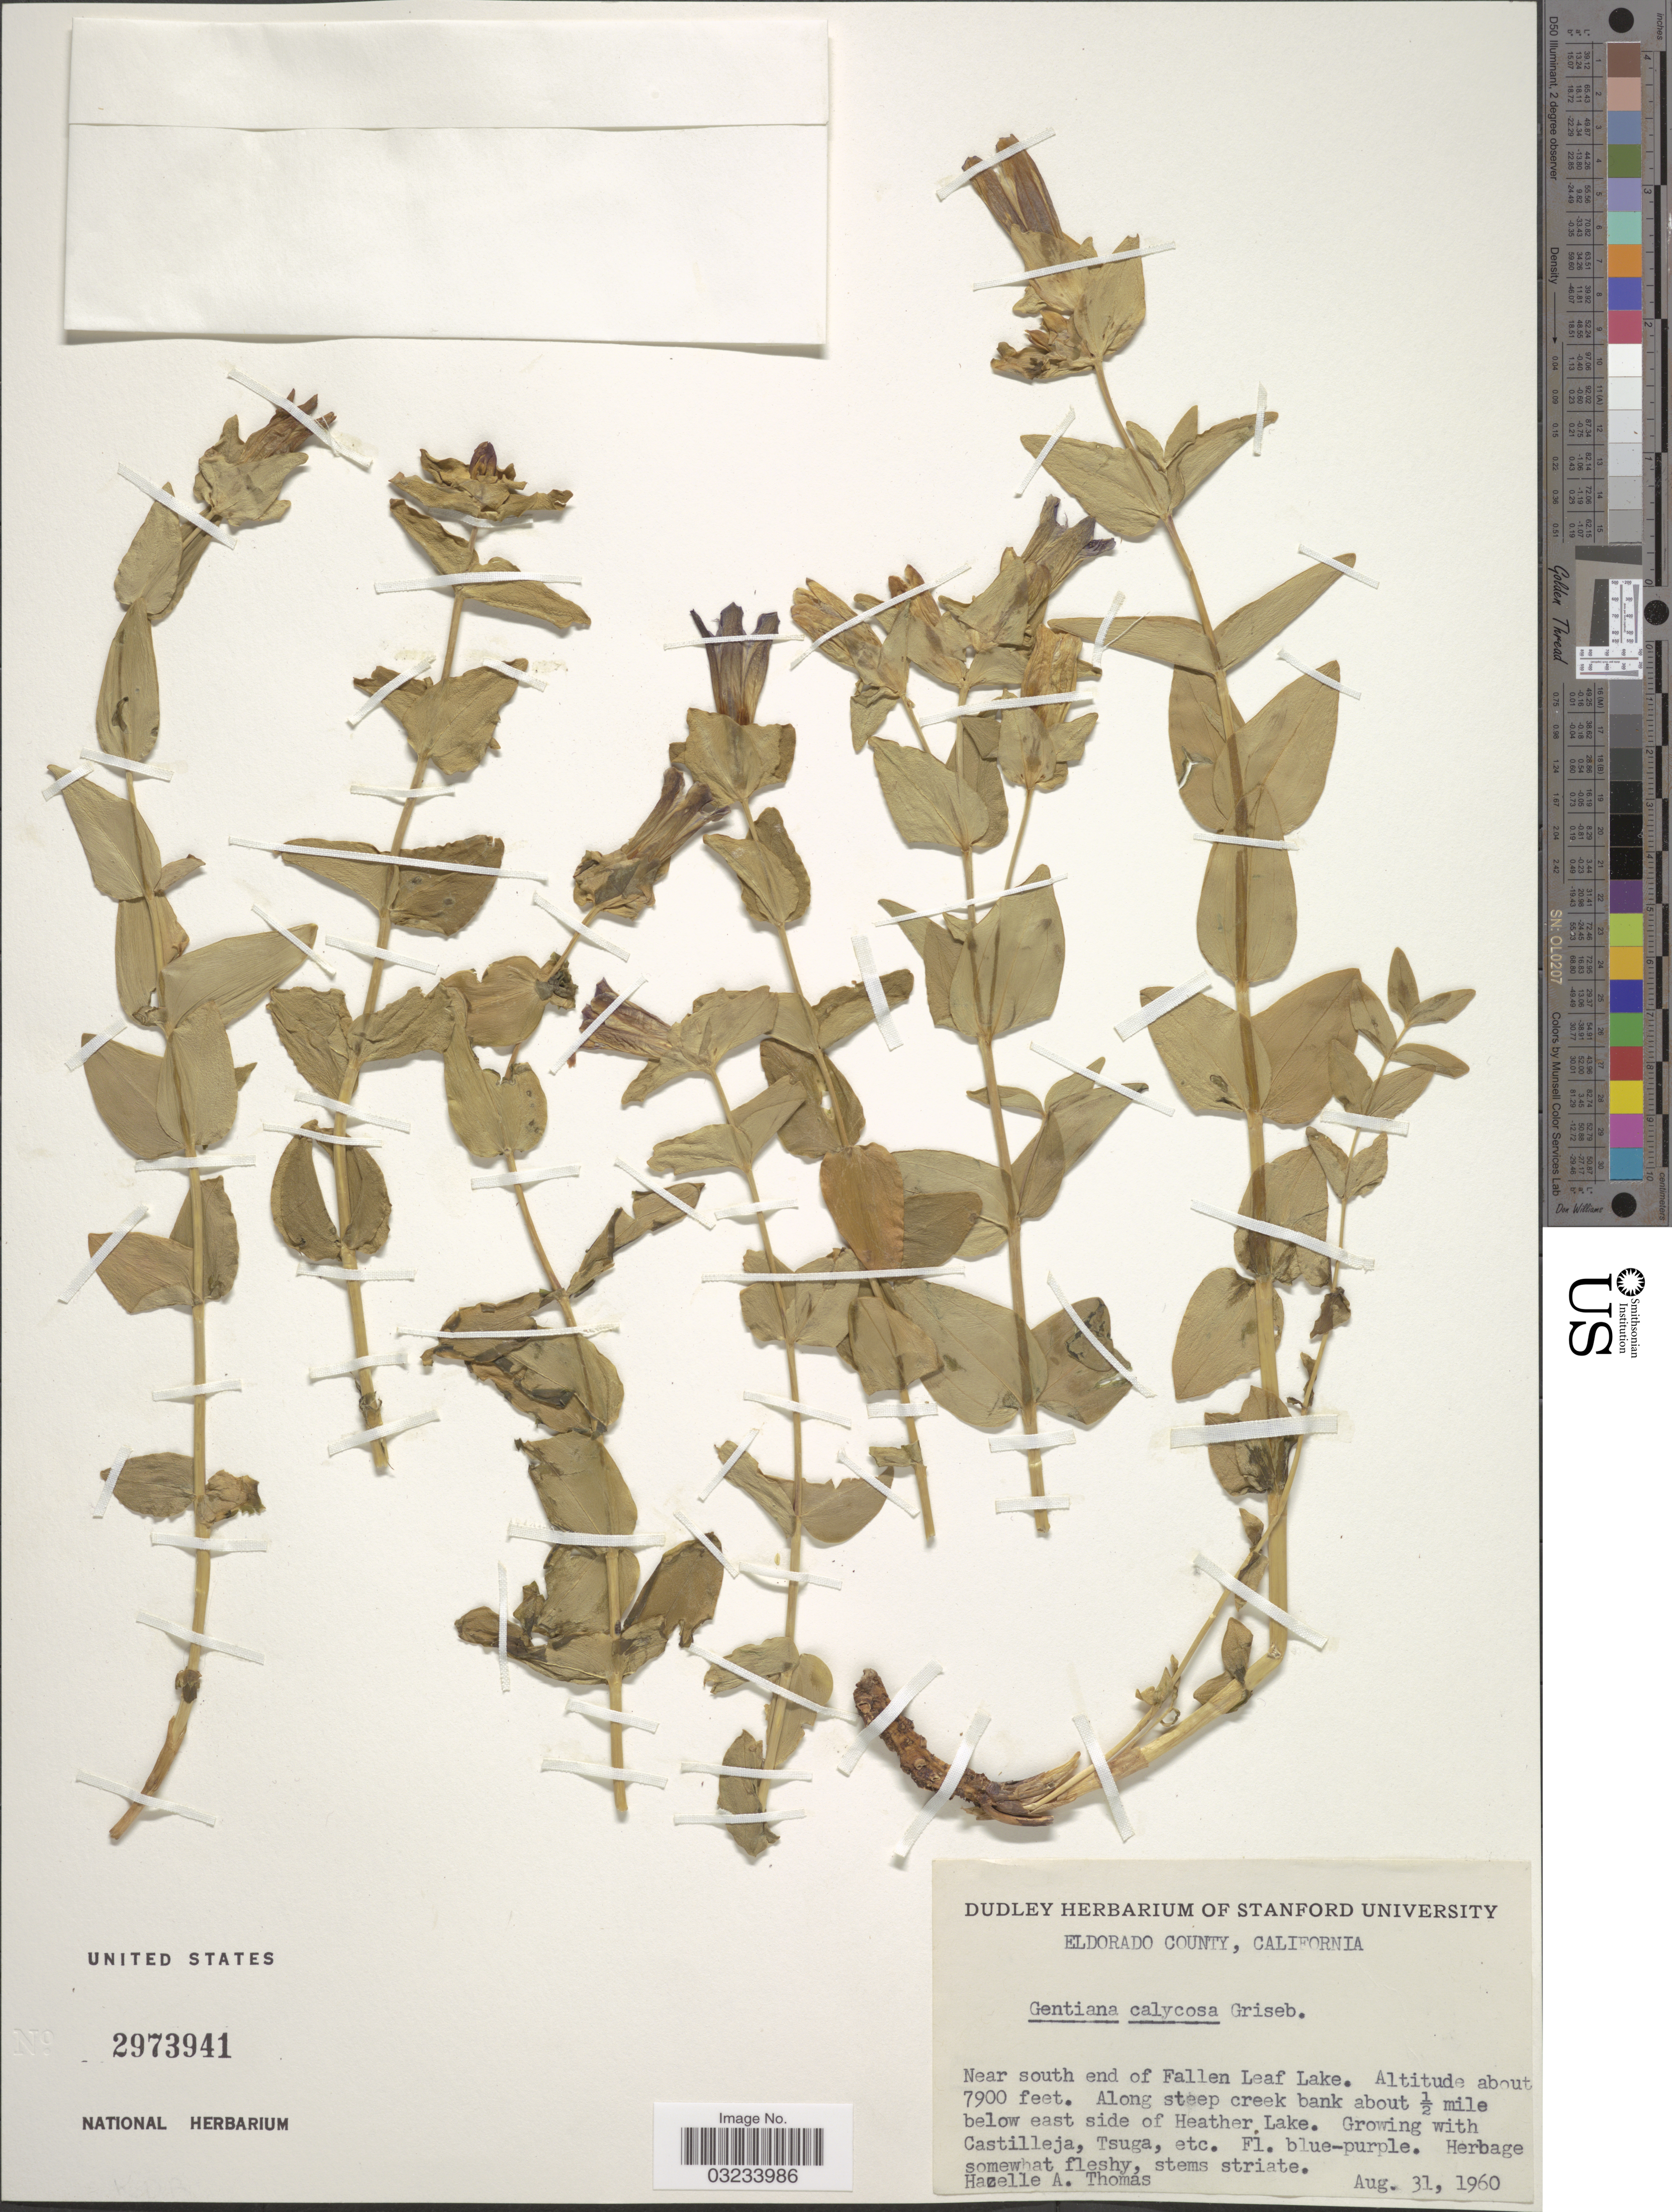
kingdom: Plantae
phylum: Tracheophyta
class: Magnoliopsida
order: Gentianales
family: Gentianaceae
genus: Gentiana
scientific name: Gentiana calycosa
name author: Griseb.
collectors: H. Thomas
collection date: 1960-08-31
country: United States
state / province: California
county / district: El Dorado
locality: Eldorado County. Near south end of Fallen Leaf Lake. Along steep creek bank about ½ mile below east side of Heather Lake.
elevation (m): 2408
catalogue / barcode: US 2973941